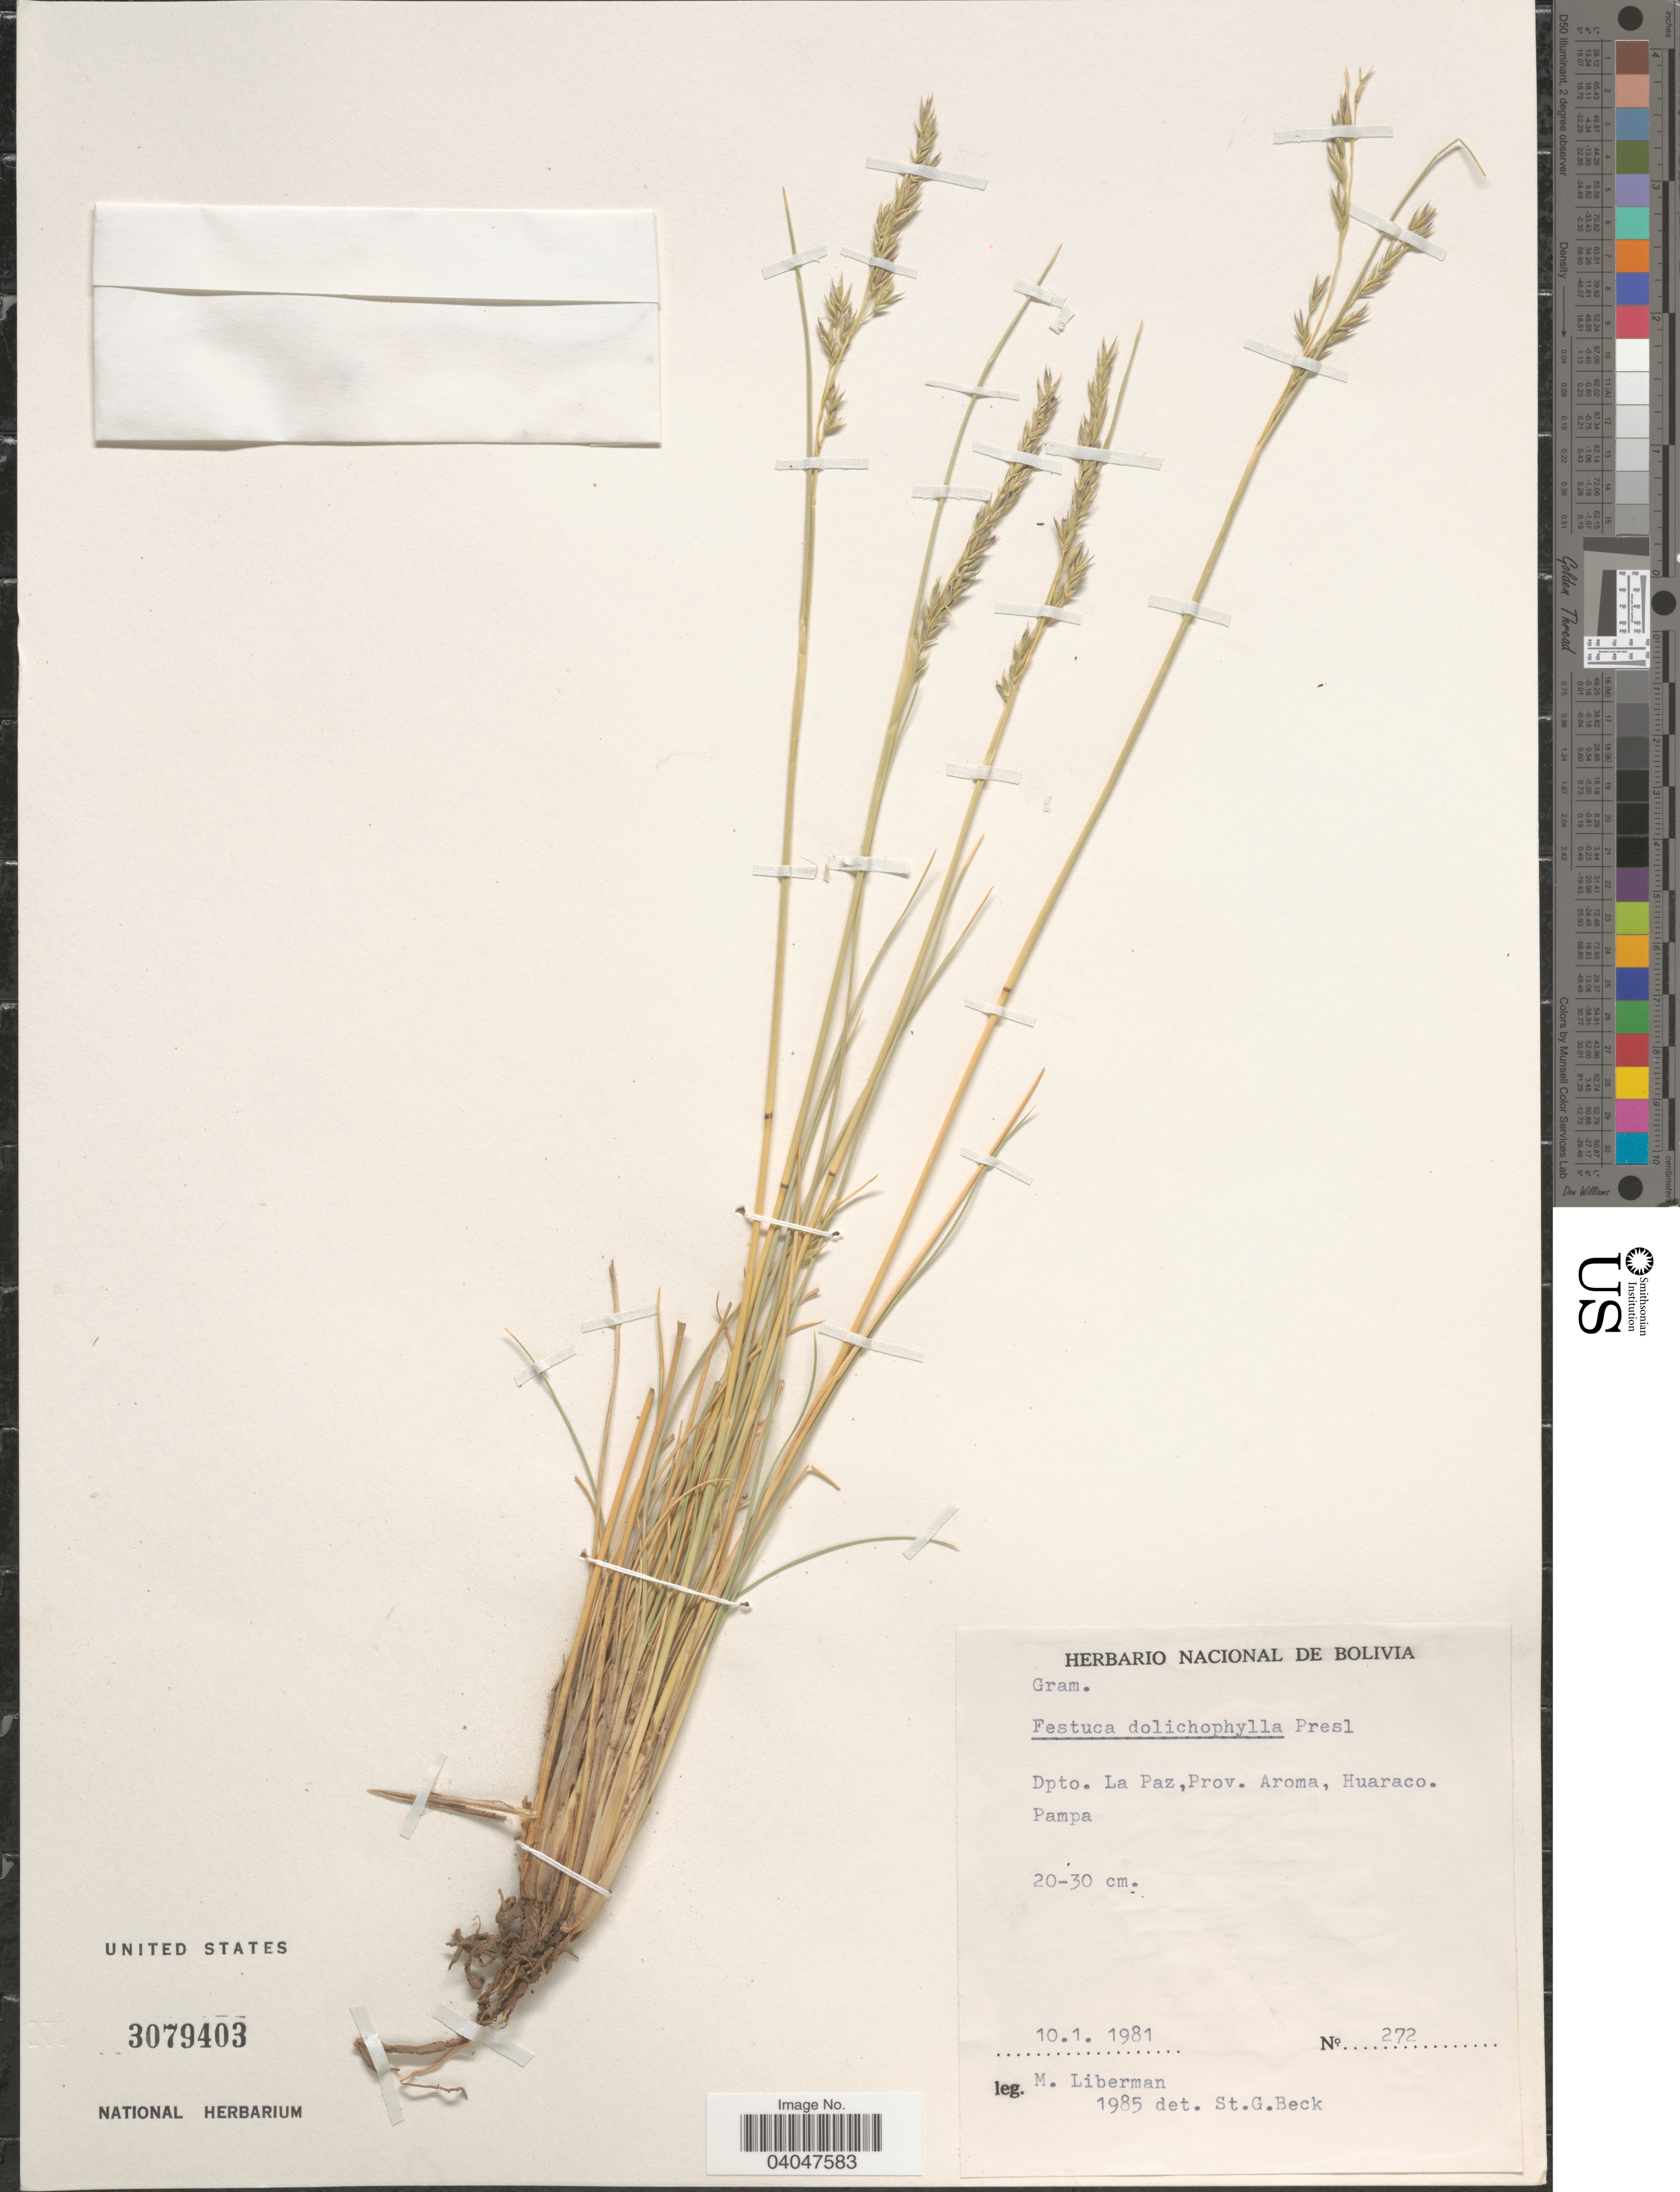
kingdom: Plantae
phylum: Tracheophyta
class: Liliopsida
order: Poales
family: Poaceae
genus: Festuca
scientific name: Festuca dolichophylla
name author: J. Presl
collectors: M. Liberman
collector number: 272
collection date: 1981-01-10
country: Bolivia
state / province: La Paz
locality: Dpto. La Paz, Prov. Aroma, Huaraco. Pampa.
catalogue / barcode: US 3079403